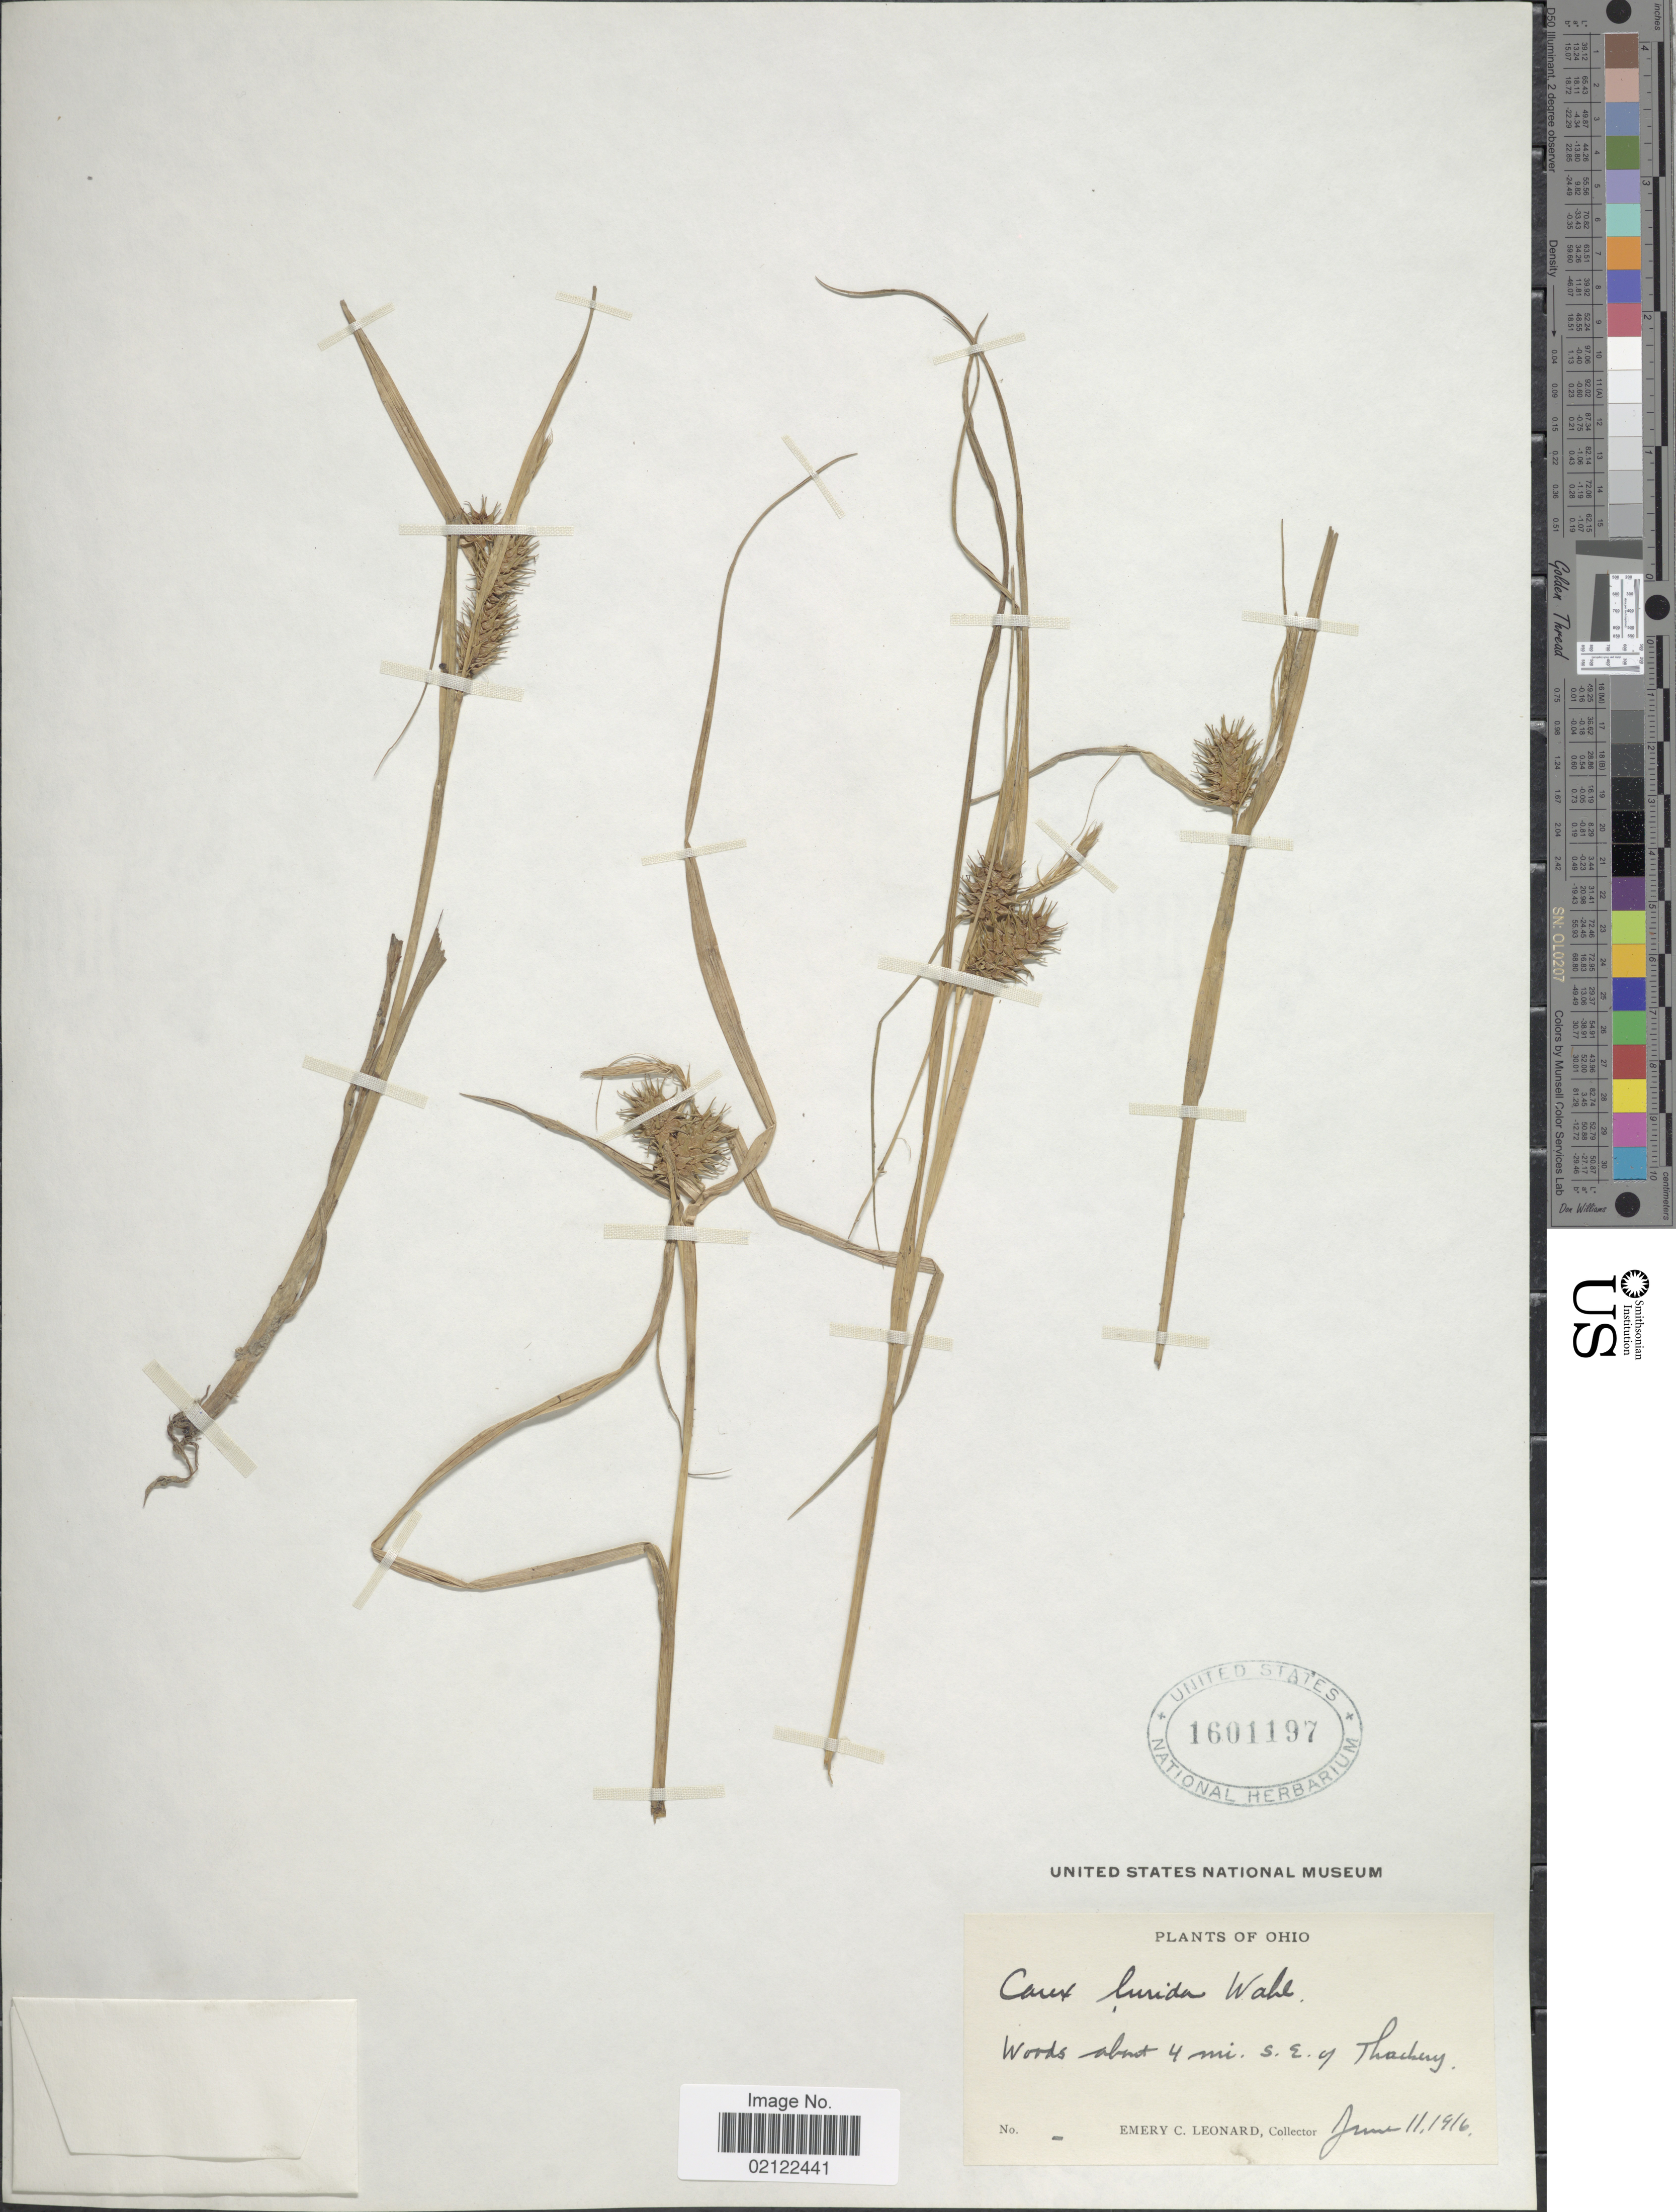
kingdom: Plantae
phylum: Tracheophyta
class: Liliopsida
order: Poales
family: Cyperaceae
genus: Carex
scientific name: Carex lurida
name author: Wahlenb.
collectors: E. C. Leonard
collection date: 1916-06-11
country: United States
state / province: Ohio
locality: Woods about 4 mi. S.E. of Thackery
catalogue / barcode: US 1601197